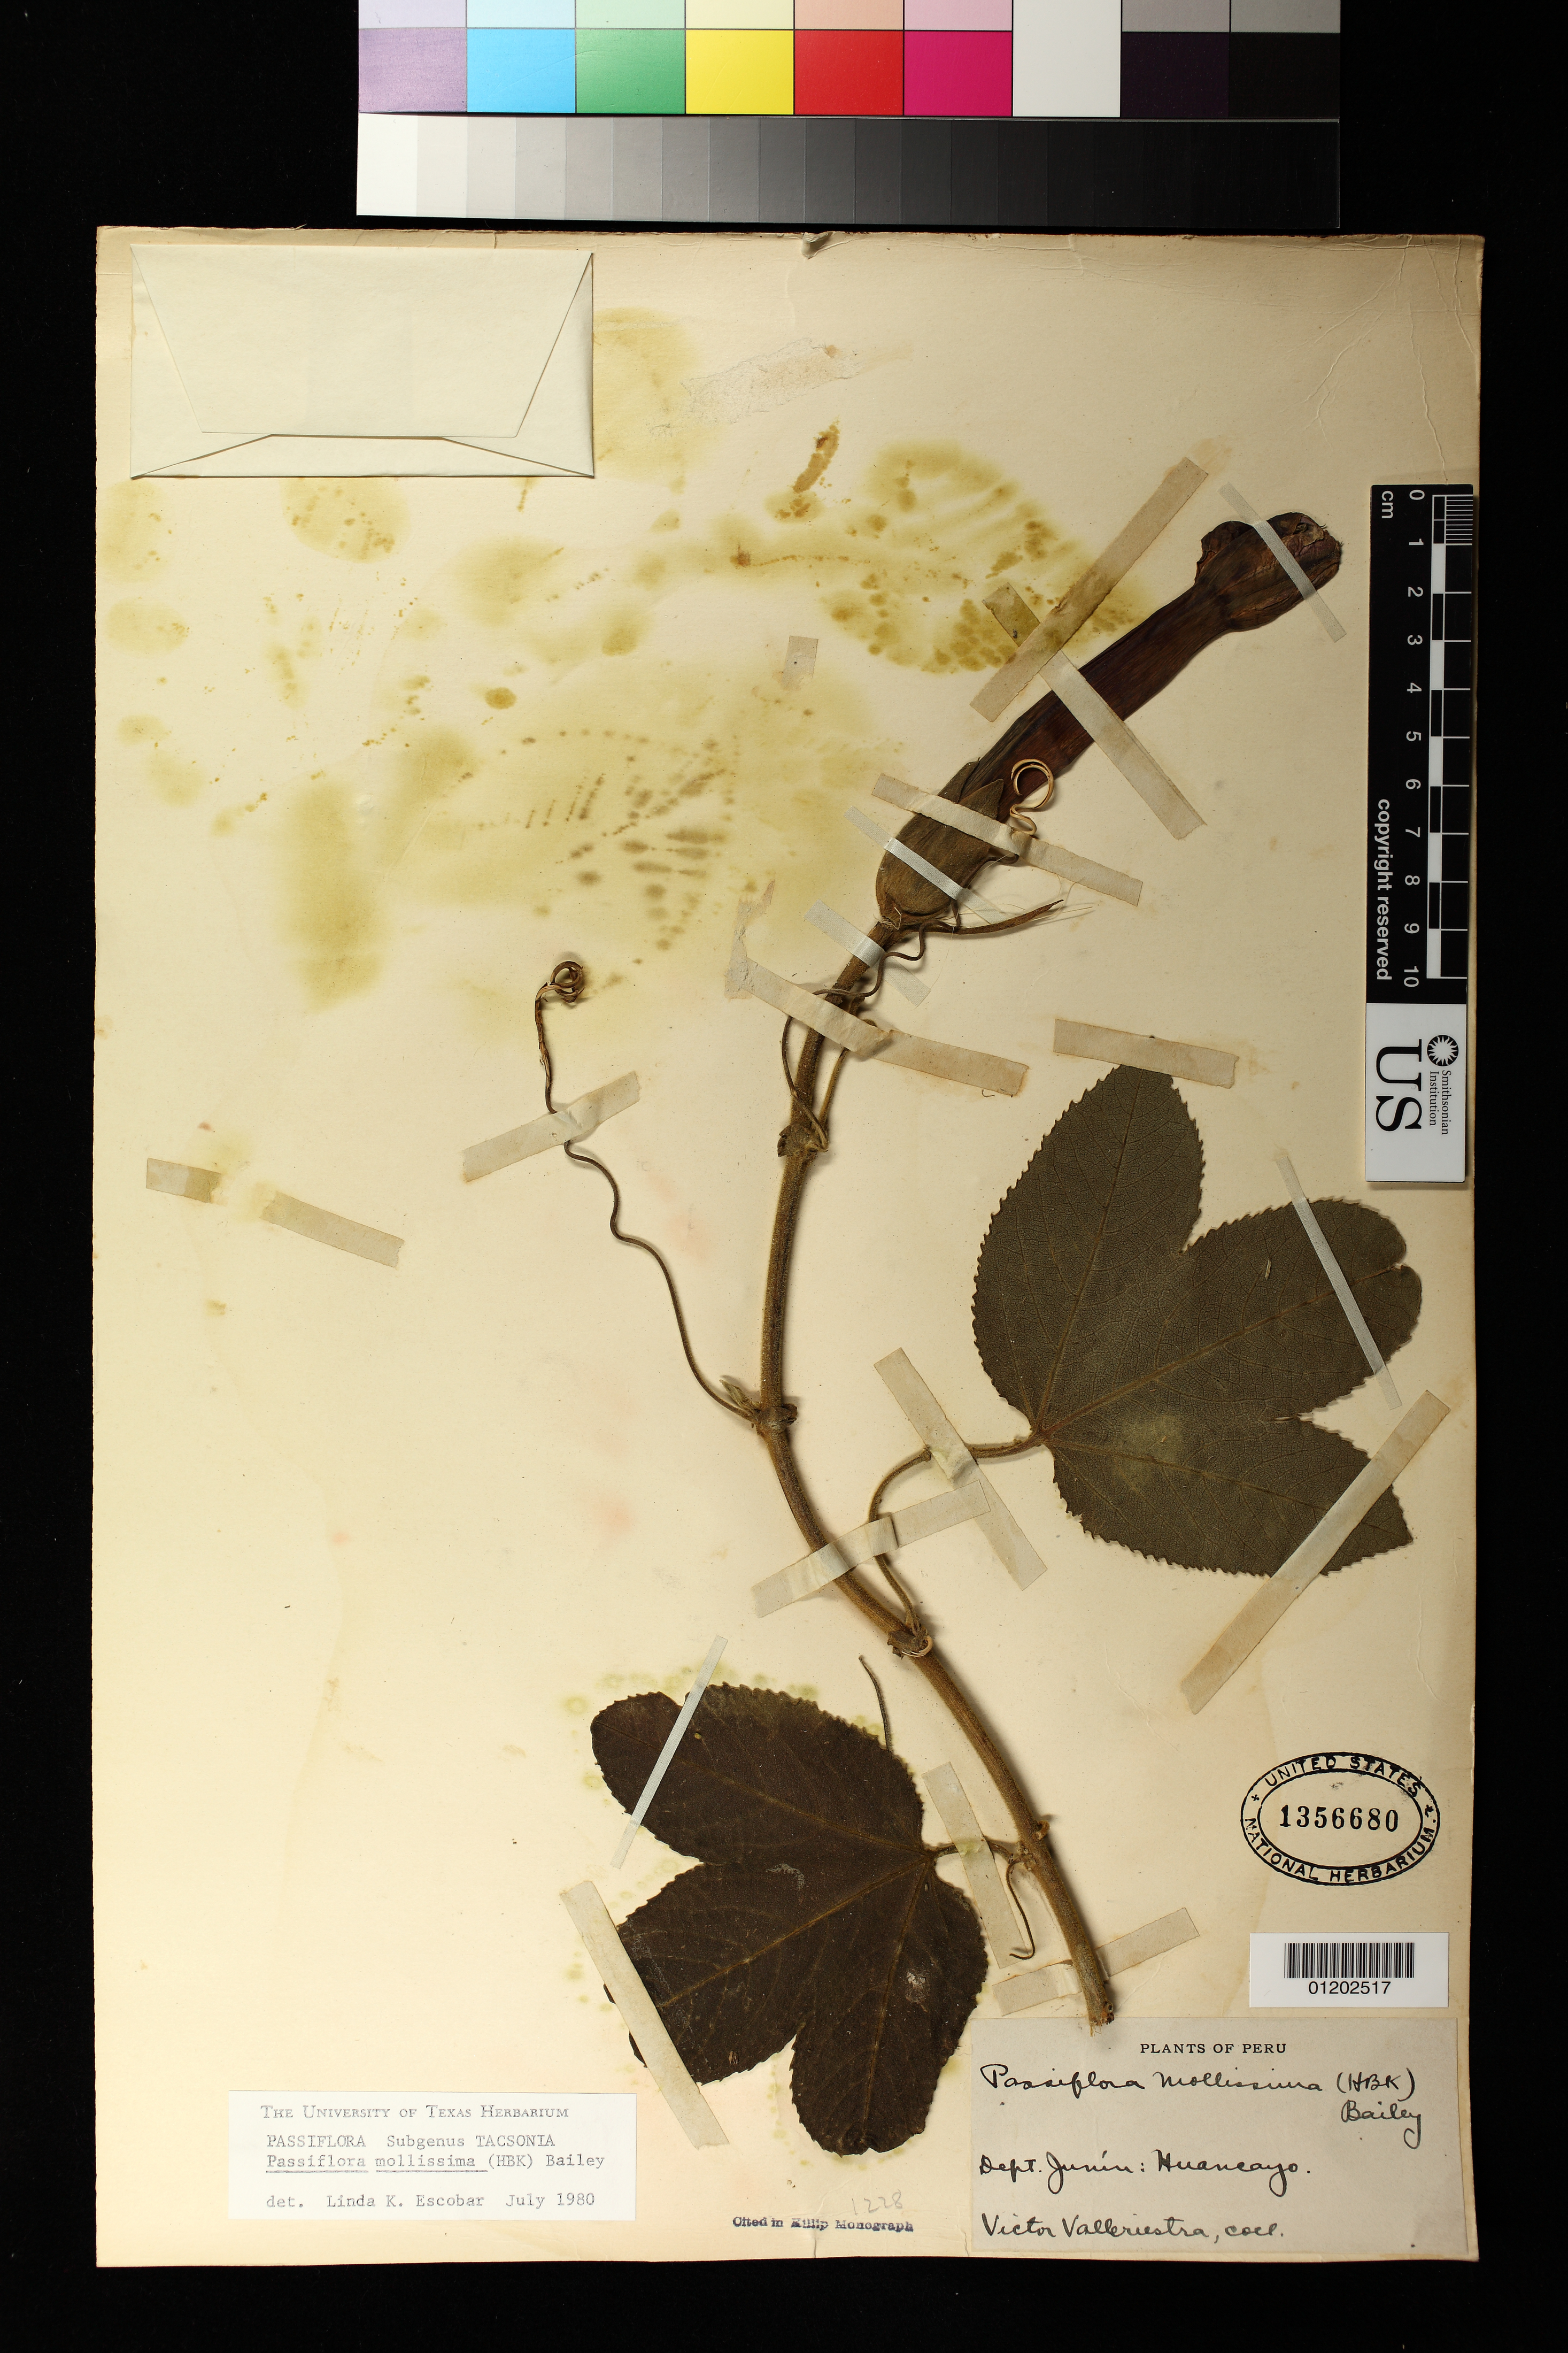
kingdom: Plantae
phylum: Tracheophyta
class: Magnoliopsida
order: Malpighiales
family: Passifloraceae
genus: Passiflora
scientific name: Passiflora mollissima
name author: (Kunth) L.H. Bailey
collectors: V. Valleriestra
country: Peru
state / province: Junín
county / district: Huancayo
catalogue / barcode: US 1356680